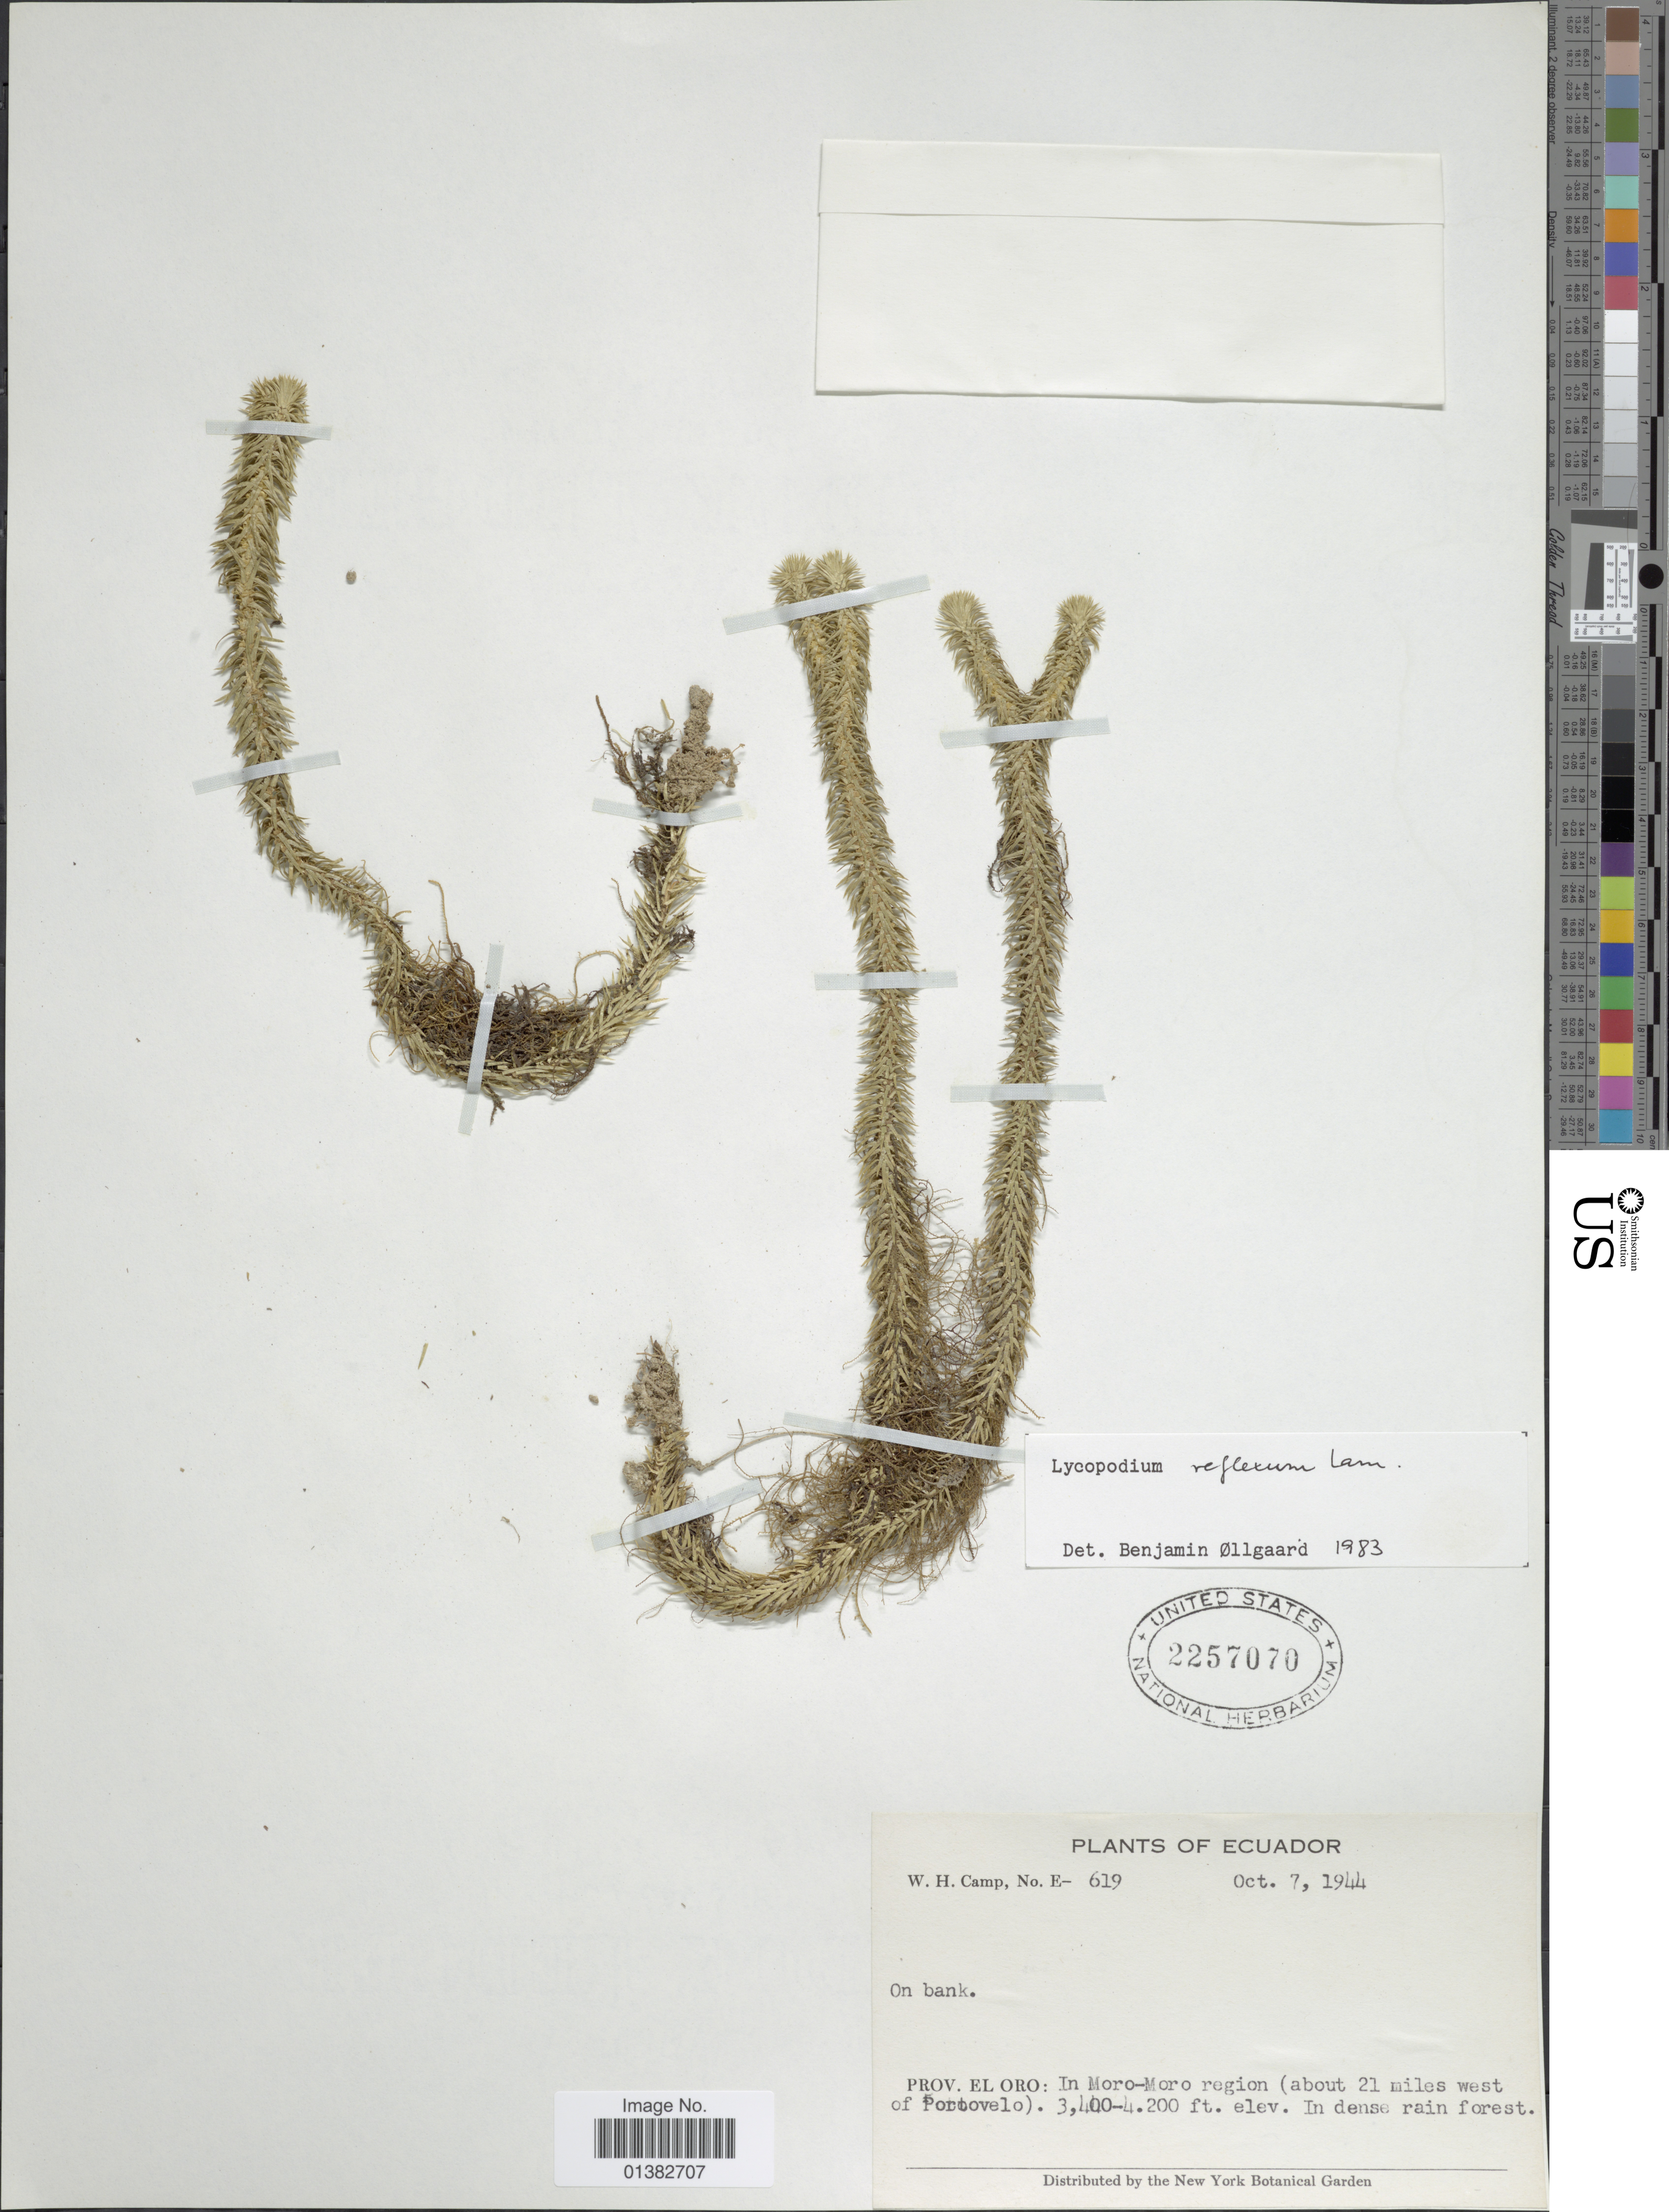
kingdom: Plantae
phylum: Tracheophyta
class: Lycopodiopsida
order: Lycopodiales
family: Lycopodiaceae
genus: Phlegmariurus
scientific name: Phlegmariurus reflexus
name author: (Lam.) B. Øllg.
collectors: W. H. Camp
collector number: E-619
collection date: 1944-10-07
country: Ecuador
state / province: El Oro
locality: In Moro-Moro region (about 21 miles west of Portovelo)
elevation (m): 1036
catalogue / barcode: US 2257070